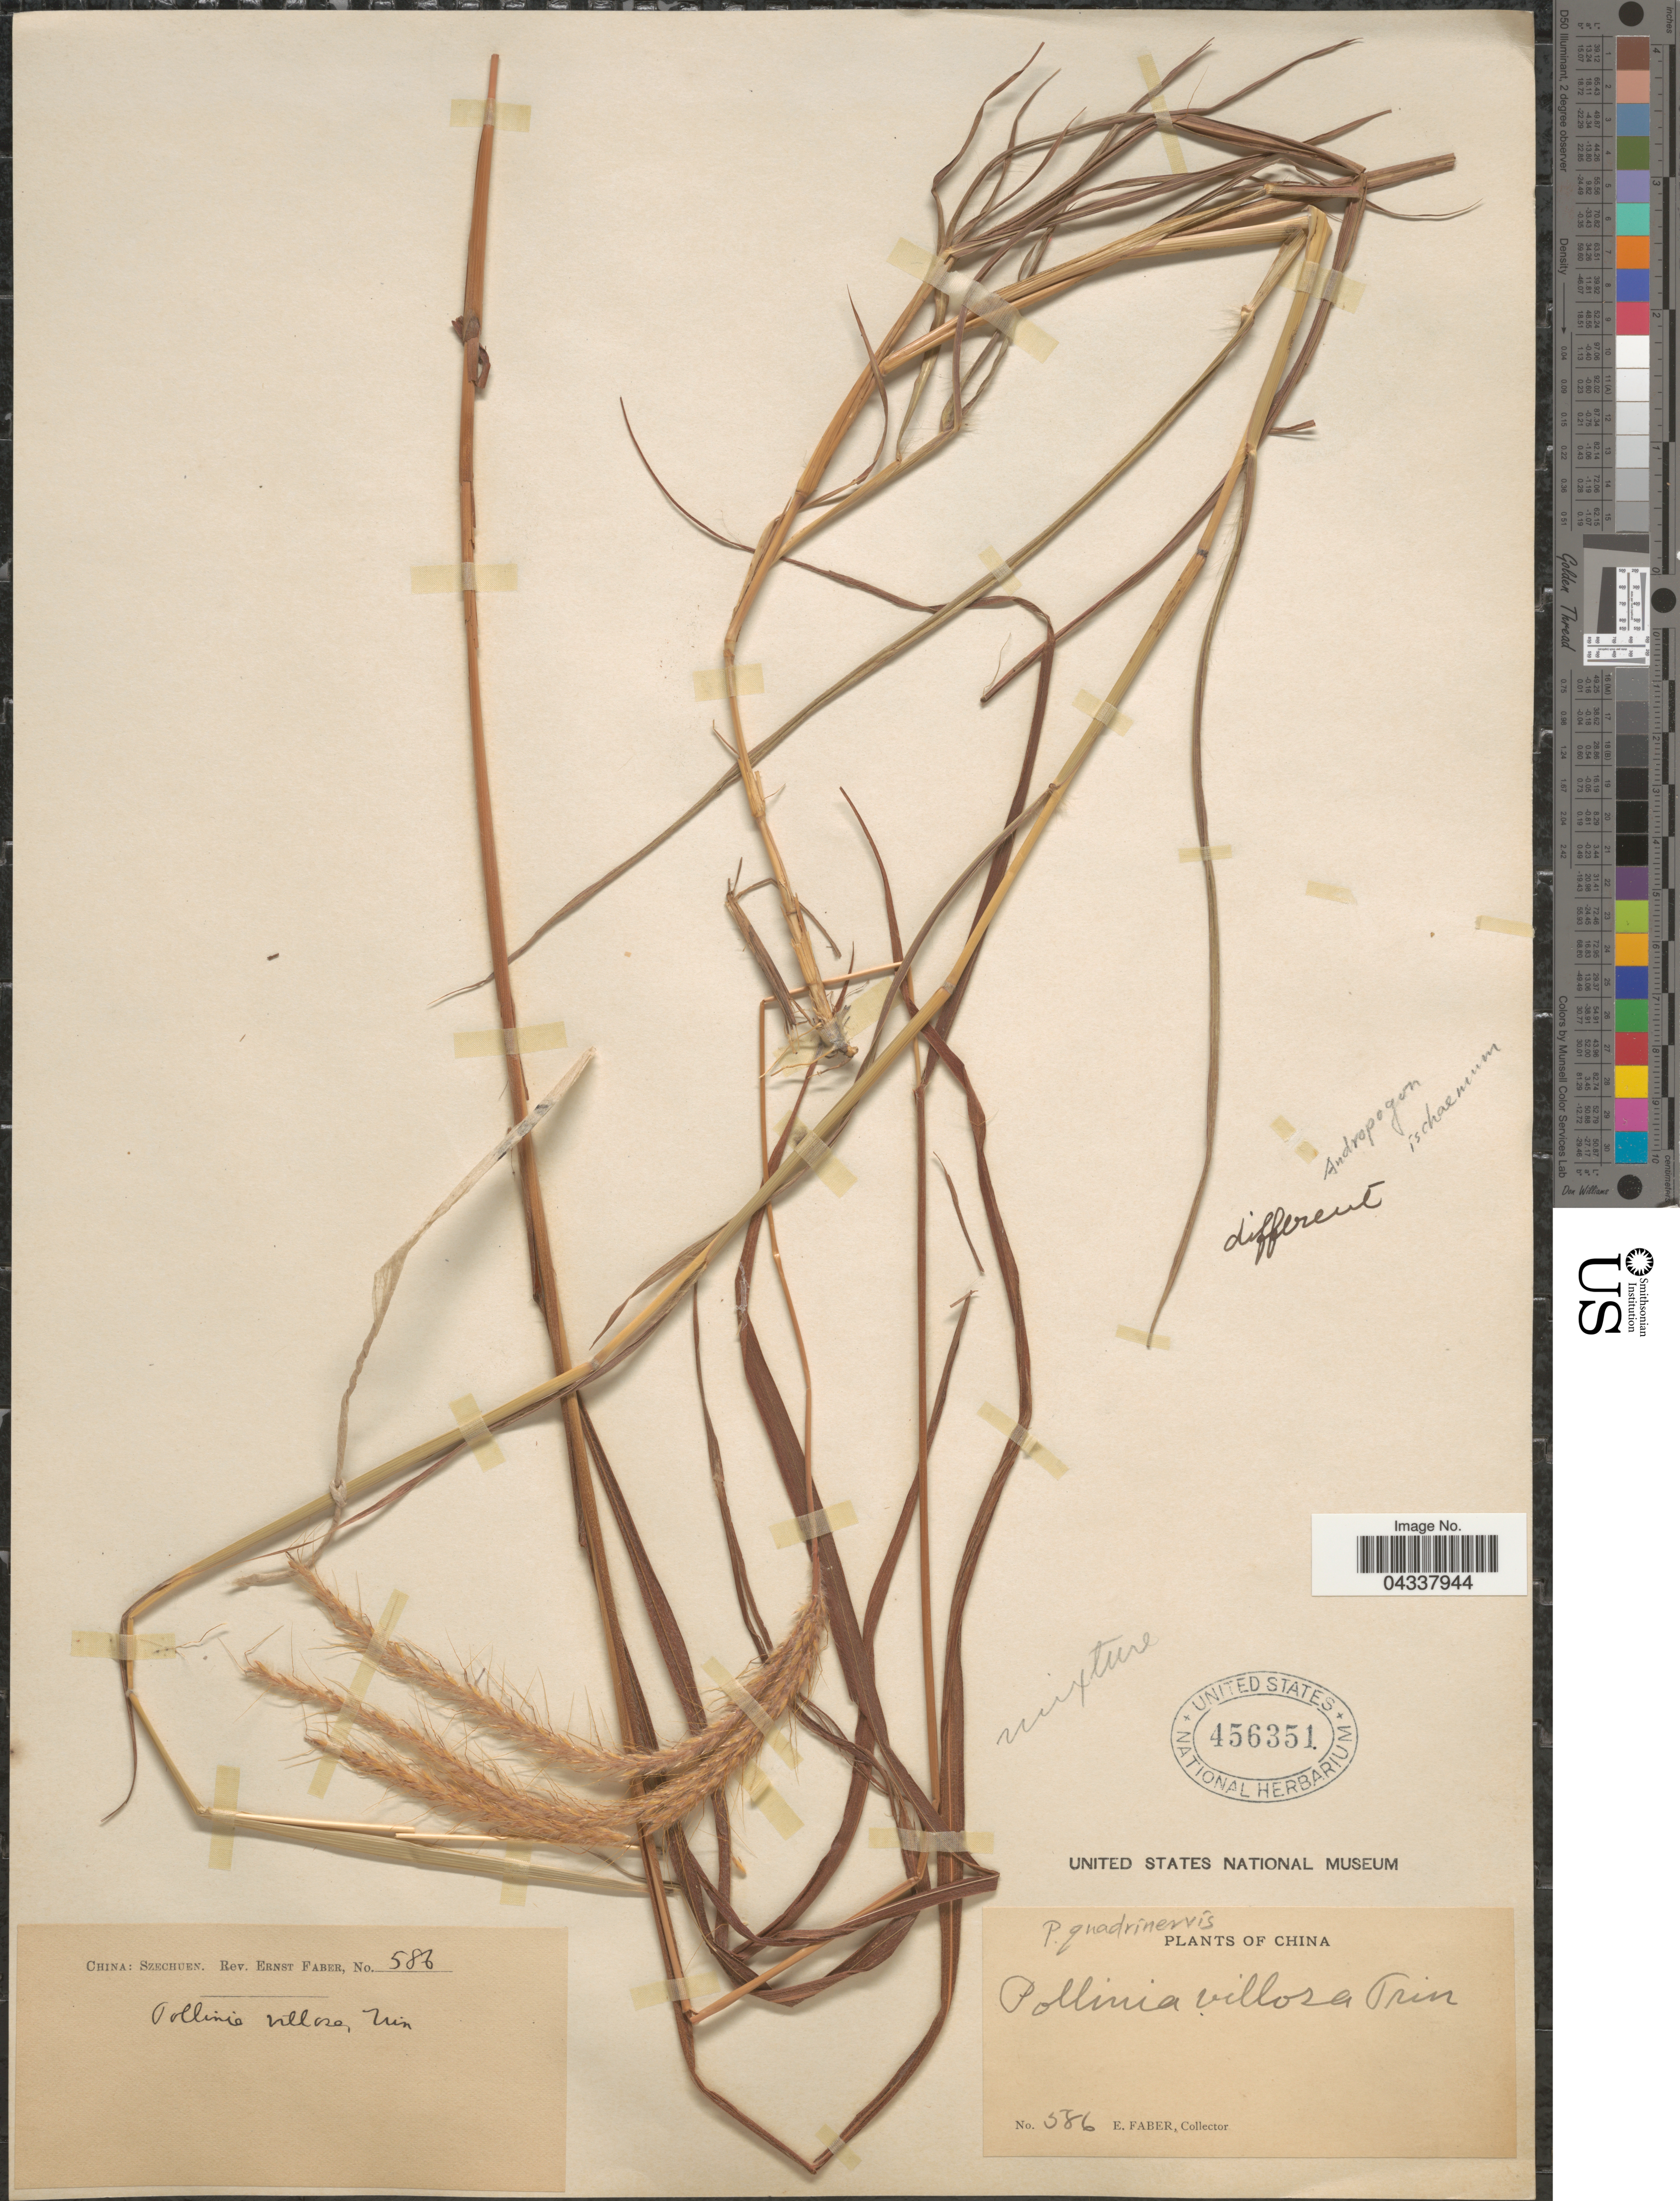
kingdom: Plantae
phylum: Tracheophyta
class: Liliopsida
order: Poales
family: Poaceae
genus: Pseudopogonatherum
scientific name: Pseudopogonatherum quadrinerve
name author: (Hack.) Ohwi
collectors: E. Faber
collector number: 586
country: China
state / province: Sichuan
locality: Szechuen.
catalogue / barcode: US 456351